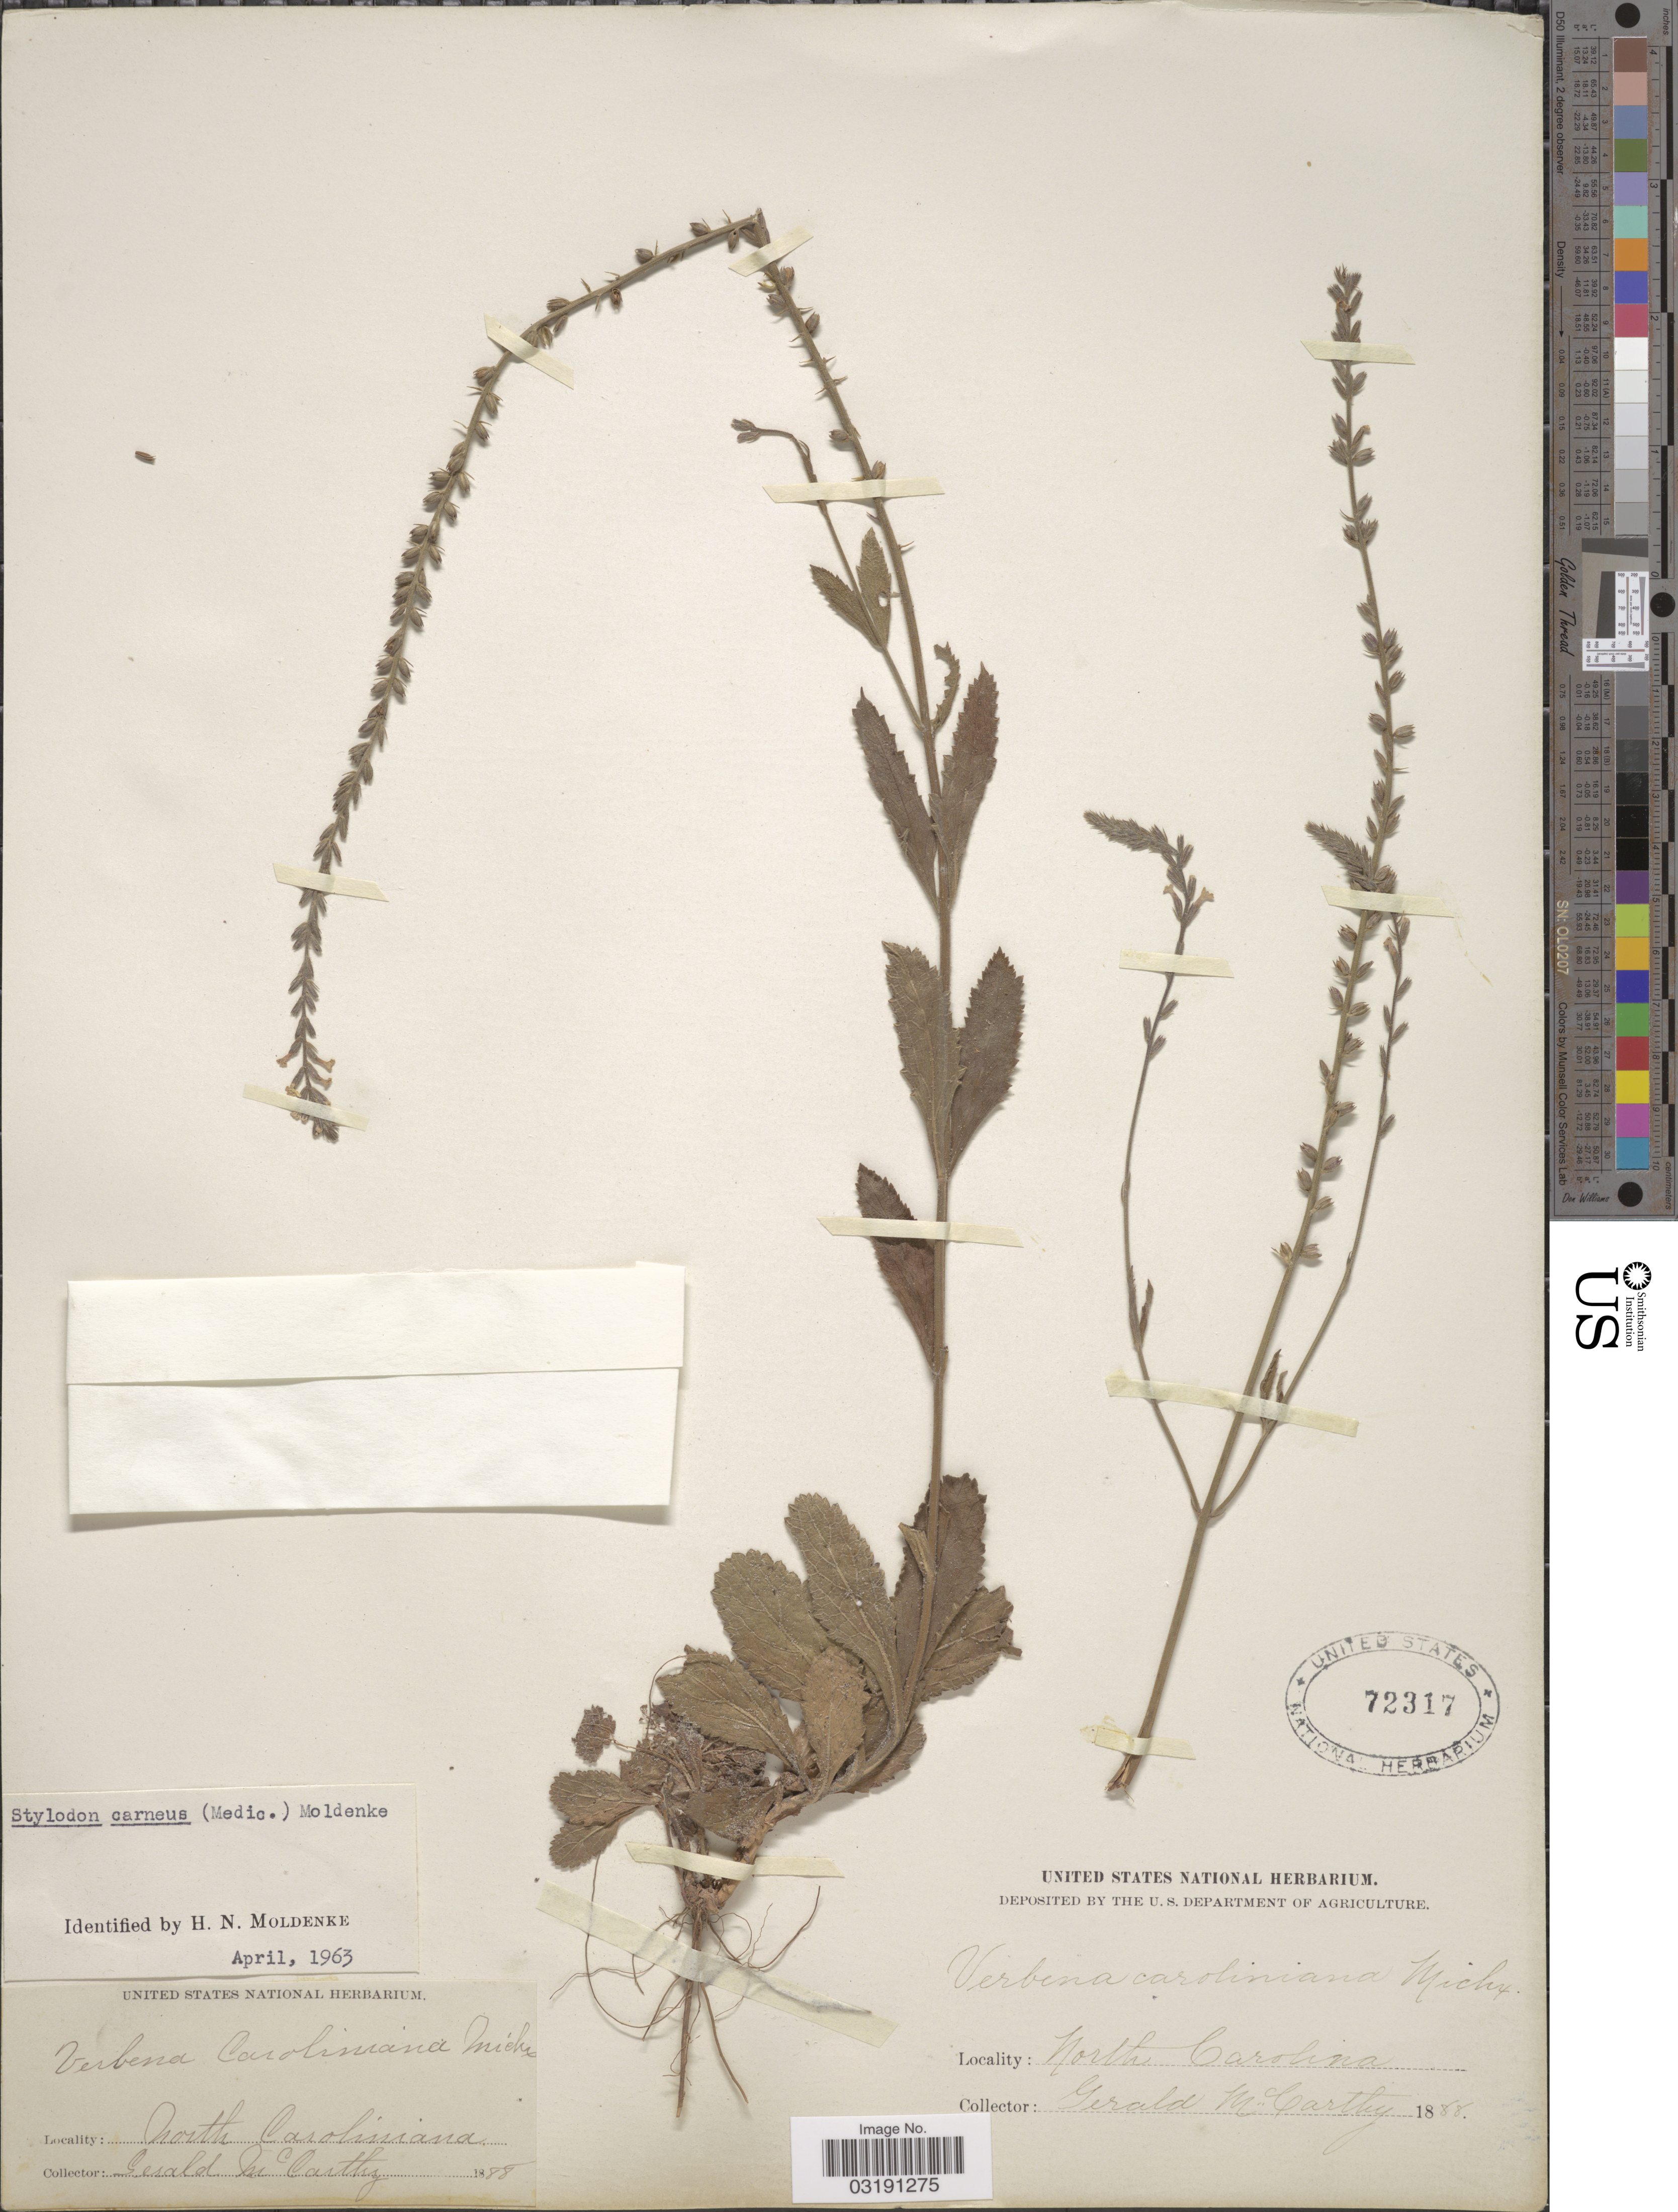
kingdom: Plantae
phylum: Tracheophyta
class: Magnoliopsida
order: Lamiales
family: Verbenaceae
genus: Verbena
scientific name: Verbena carnea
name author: Medik.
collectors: G. McCarthy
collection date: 1888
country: United States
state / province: North Carolina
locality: North Caroliniana.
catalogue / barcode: US 72317